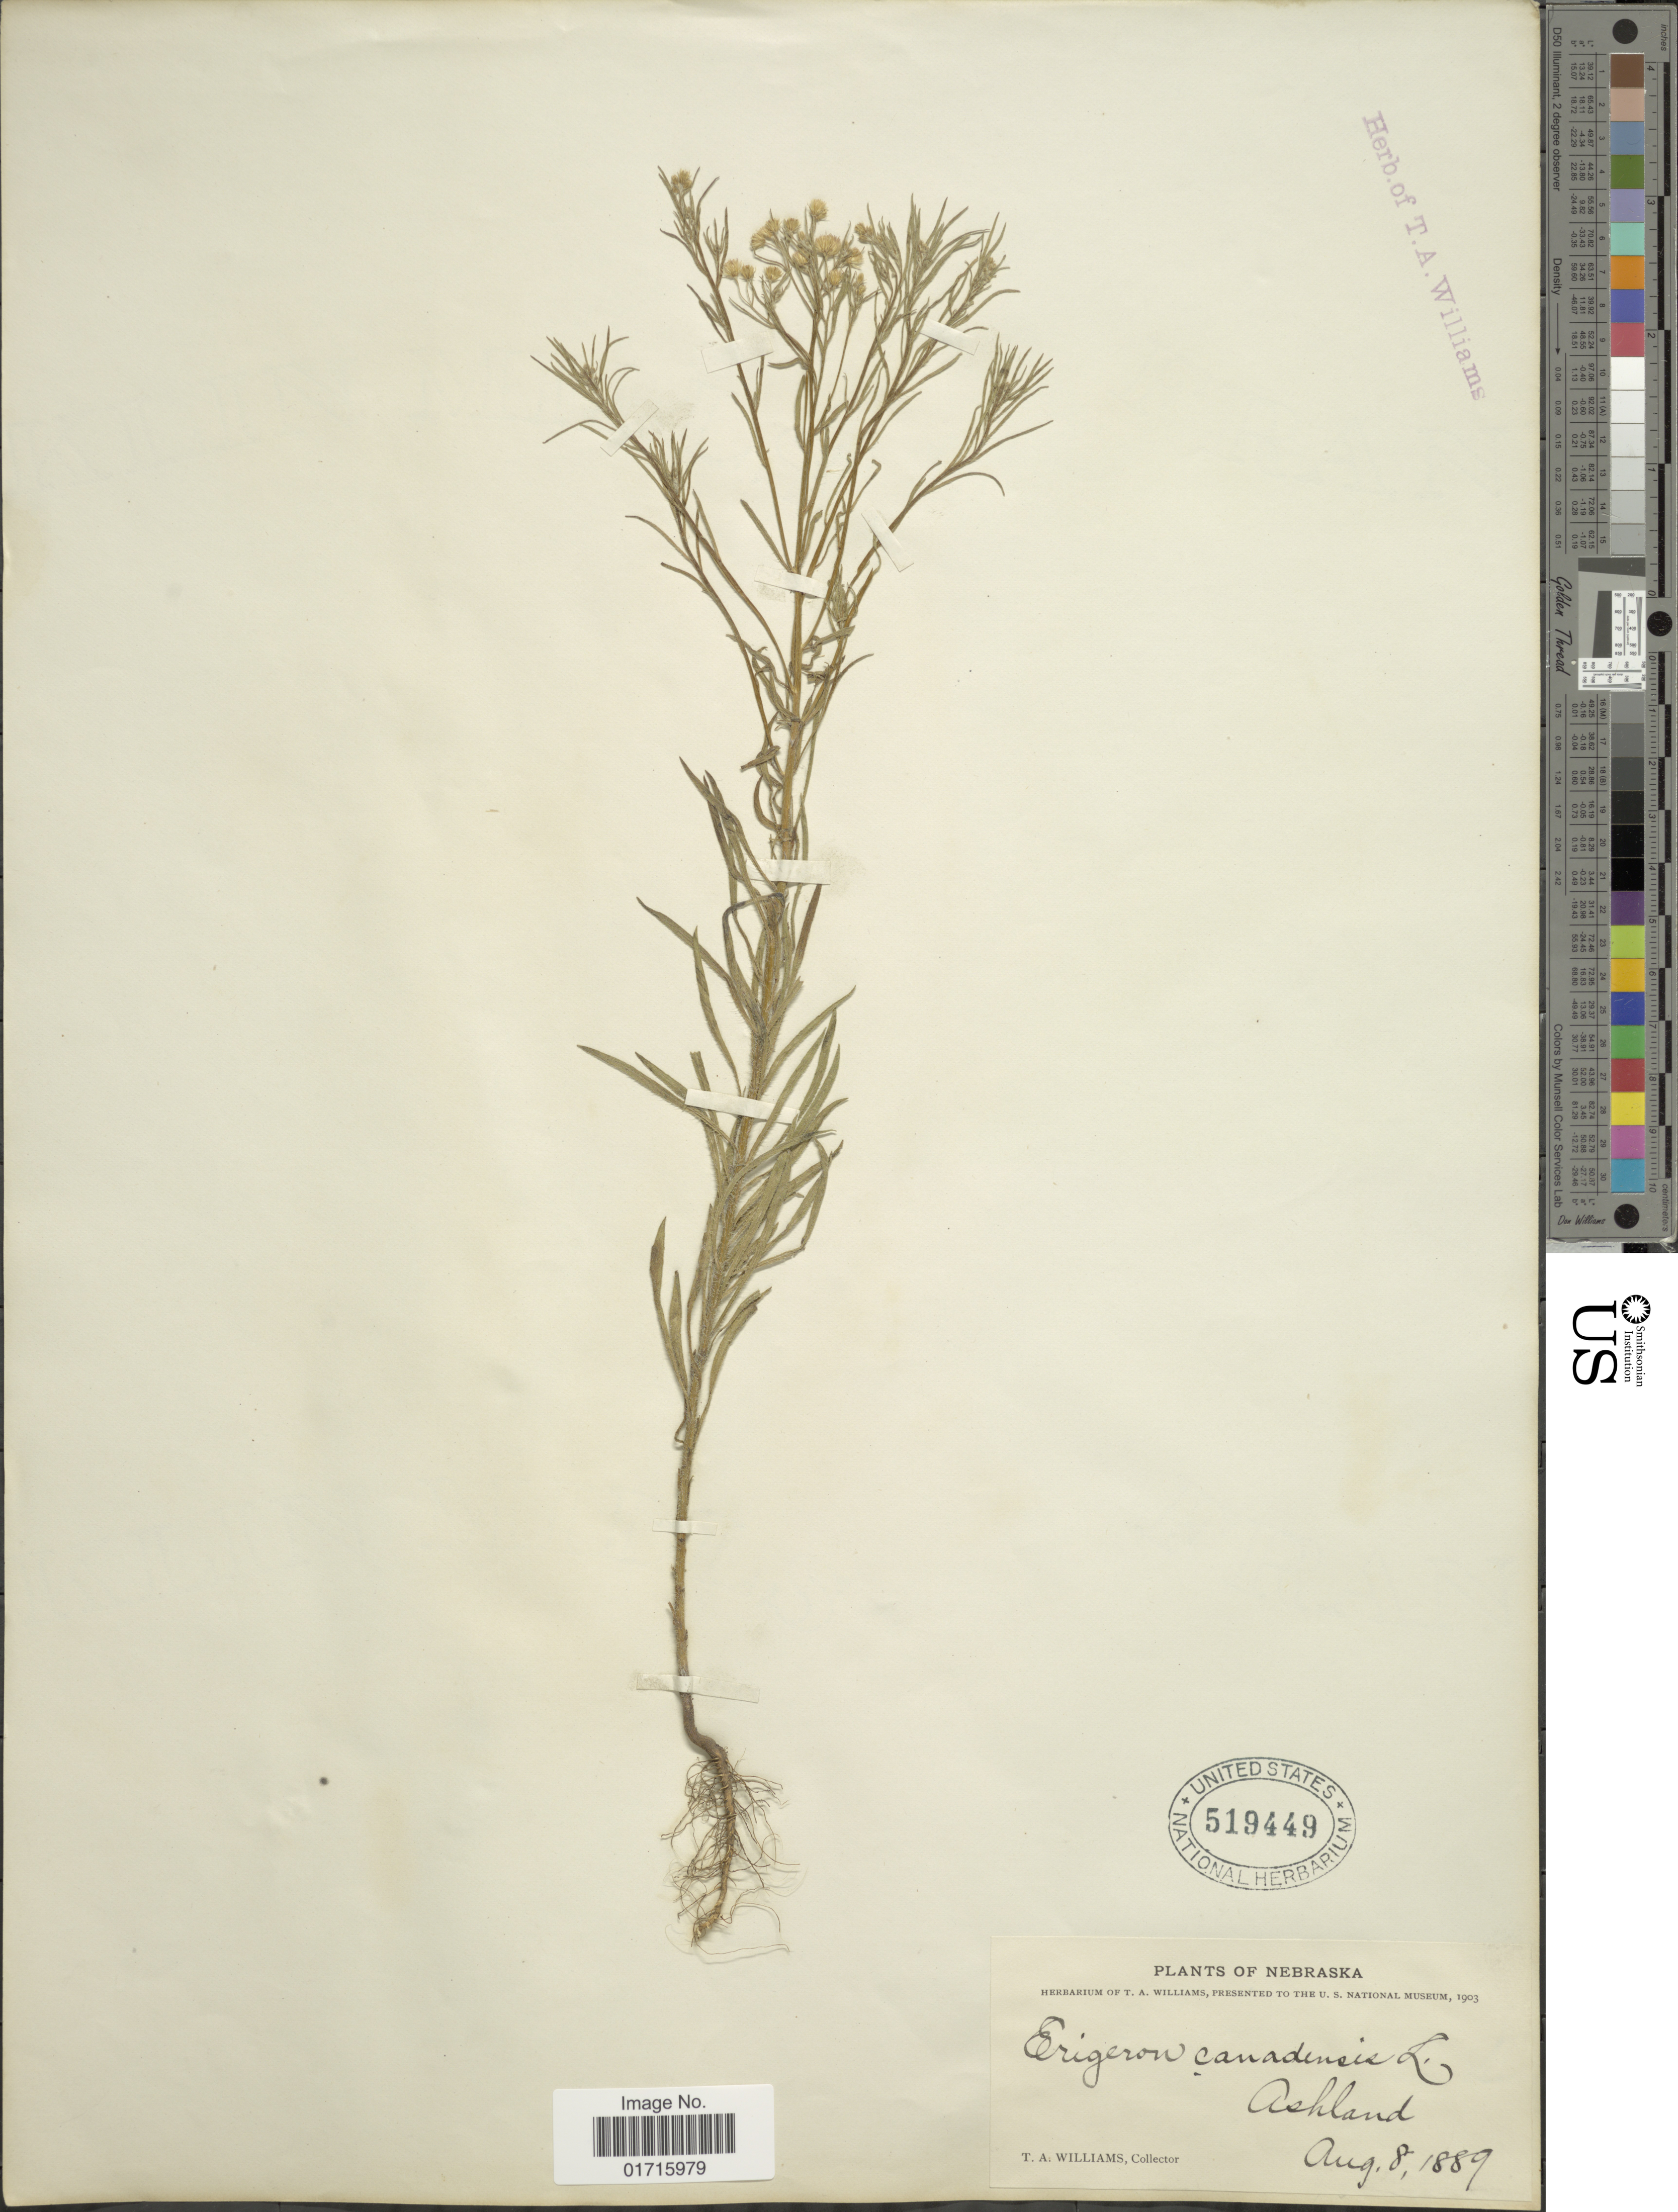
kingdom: Plantae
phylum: Tracheophyta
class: Magnoliopsida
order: Asterales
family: Asteraceae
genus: Conyza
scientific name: Conyza canadensis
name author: (L.) Cronq.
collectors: T. A. Williams (herbarium)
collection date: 1889-08-08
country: United States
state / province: Nebraska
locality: Ashland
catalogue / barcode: US 519449